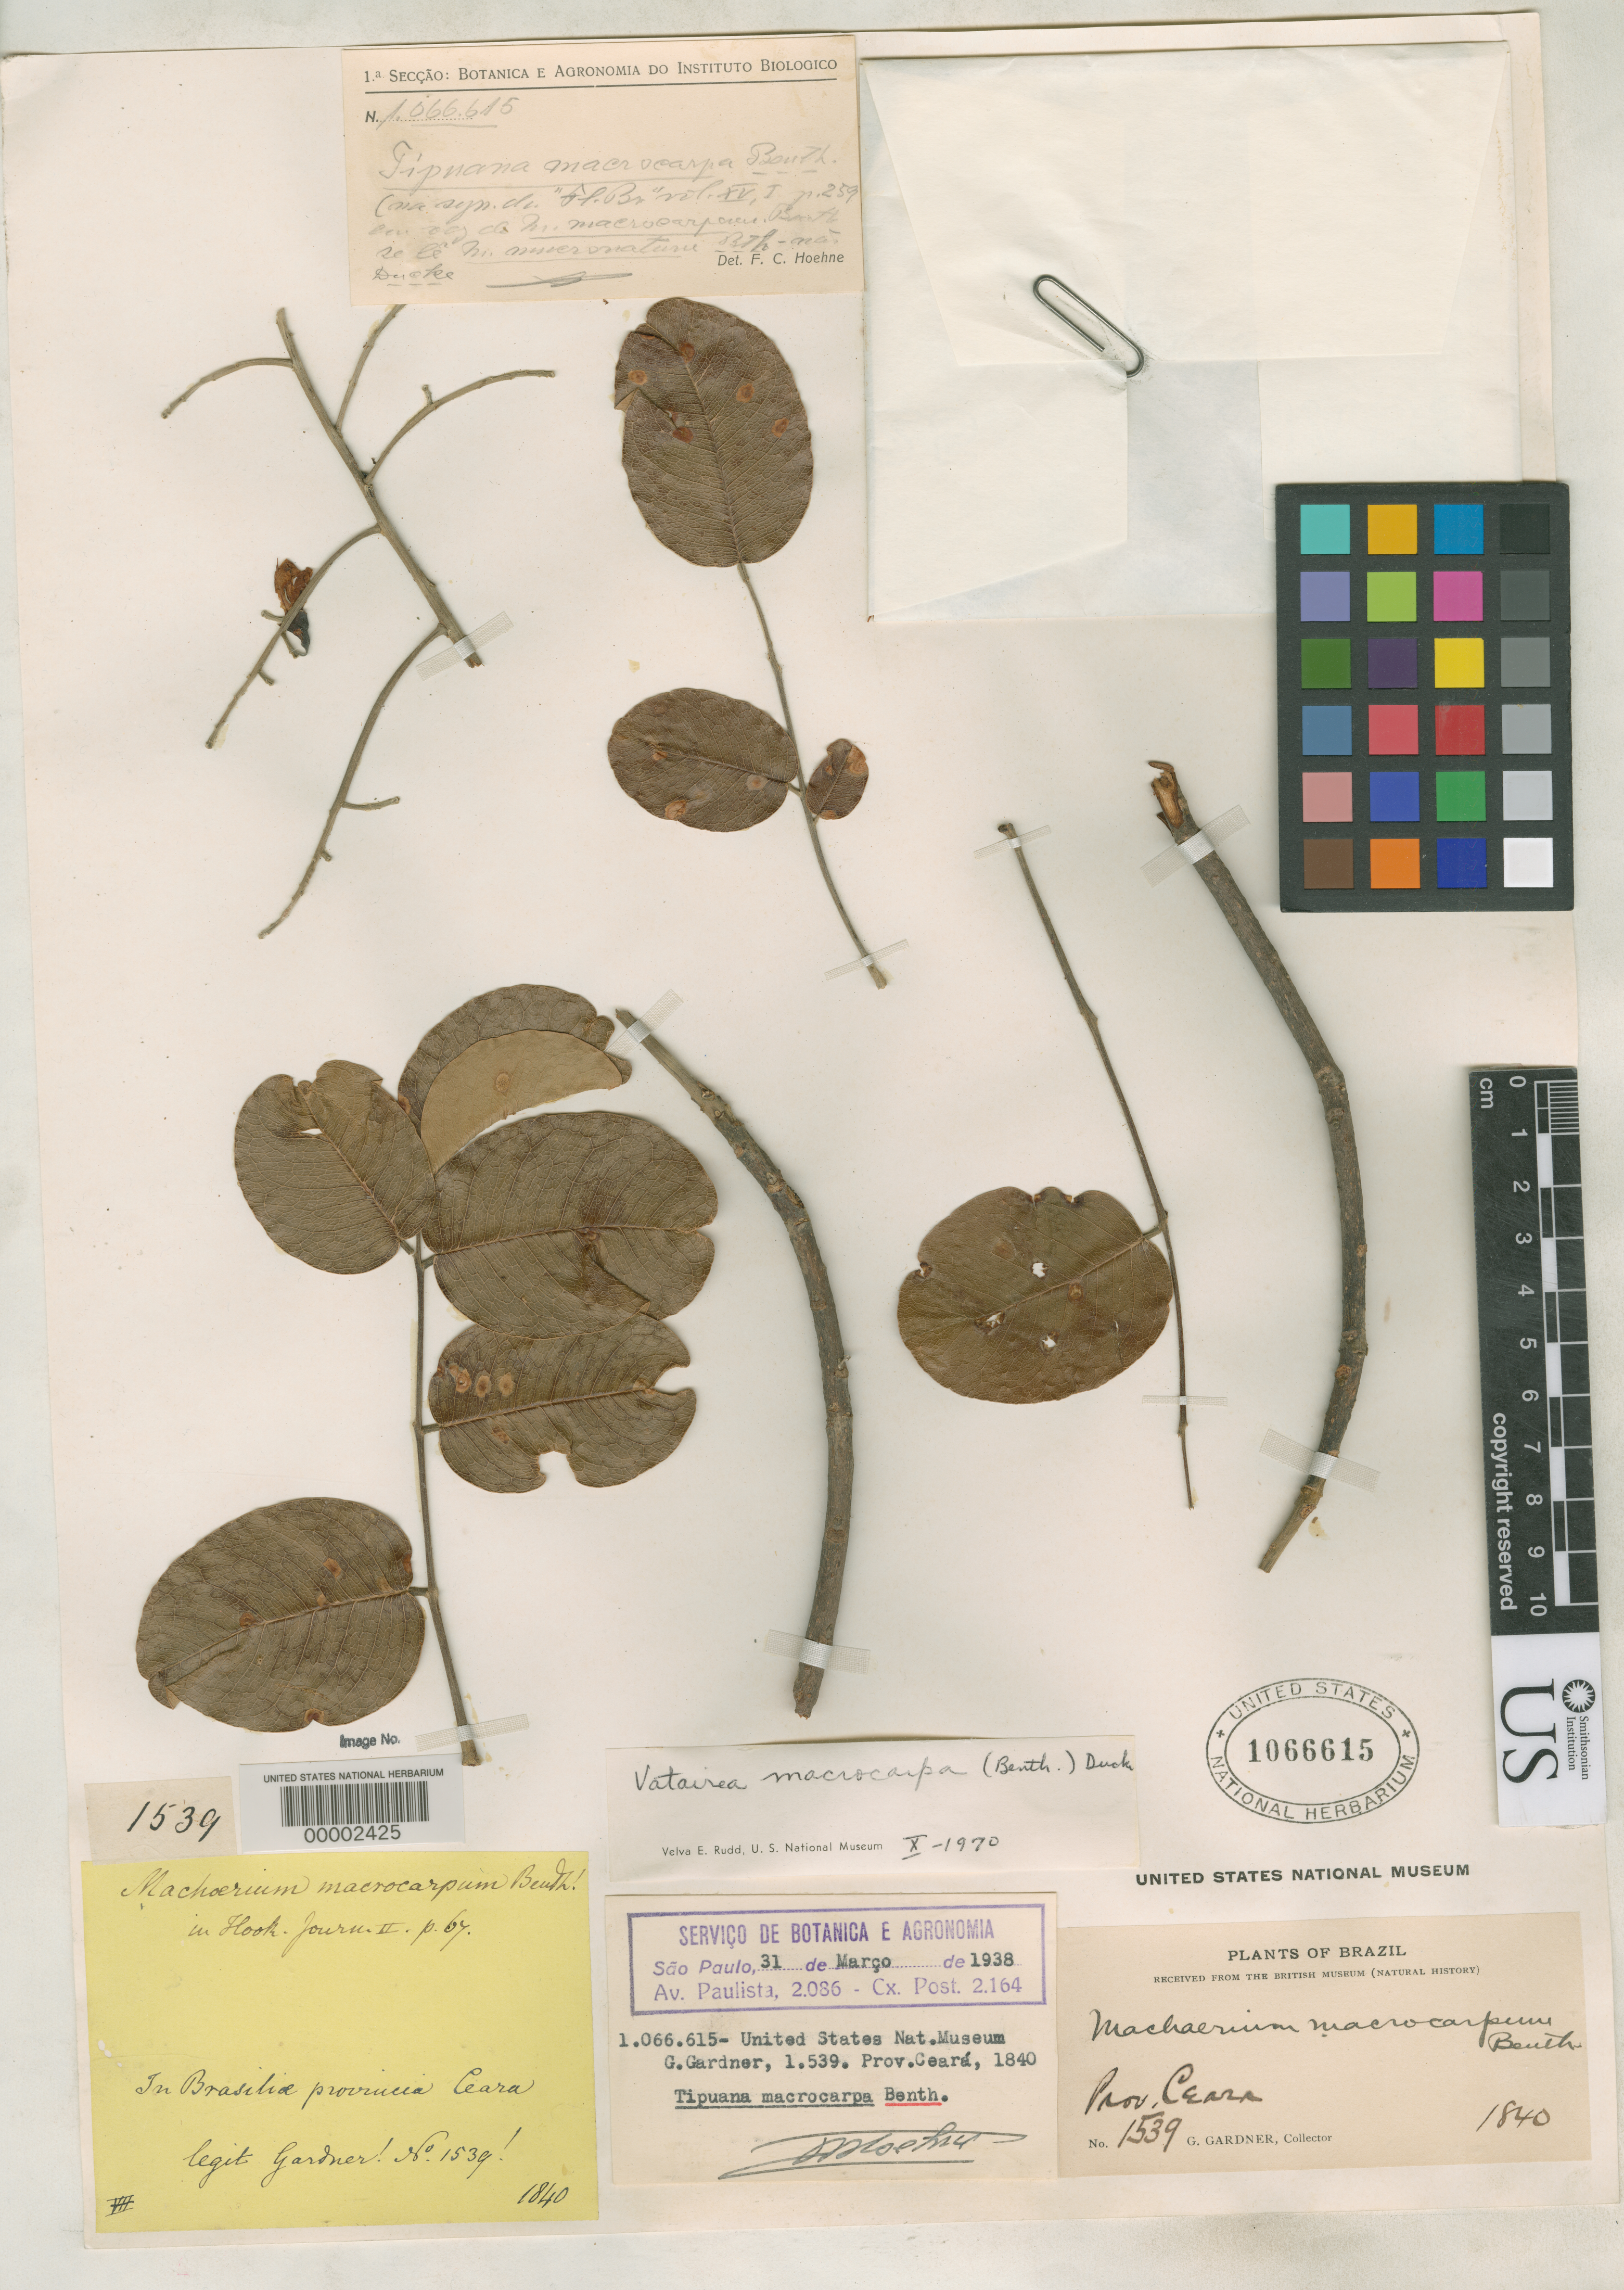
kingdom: Plantae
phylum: Tracheophyta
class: Magnoliopsida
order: Fabales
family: Fabaceae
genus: Machaerium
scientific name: Machaerium macrocarpum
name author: Benth.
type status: Isotype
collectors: G. Gardner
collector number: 1539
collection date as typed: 1840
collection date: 1840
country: Brazil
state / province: Ceará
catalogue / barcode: US 1066615